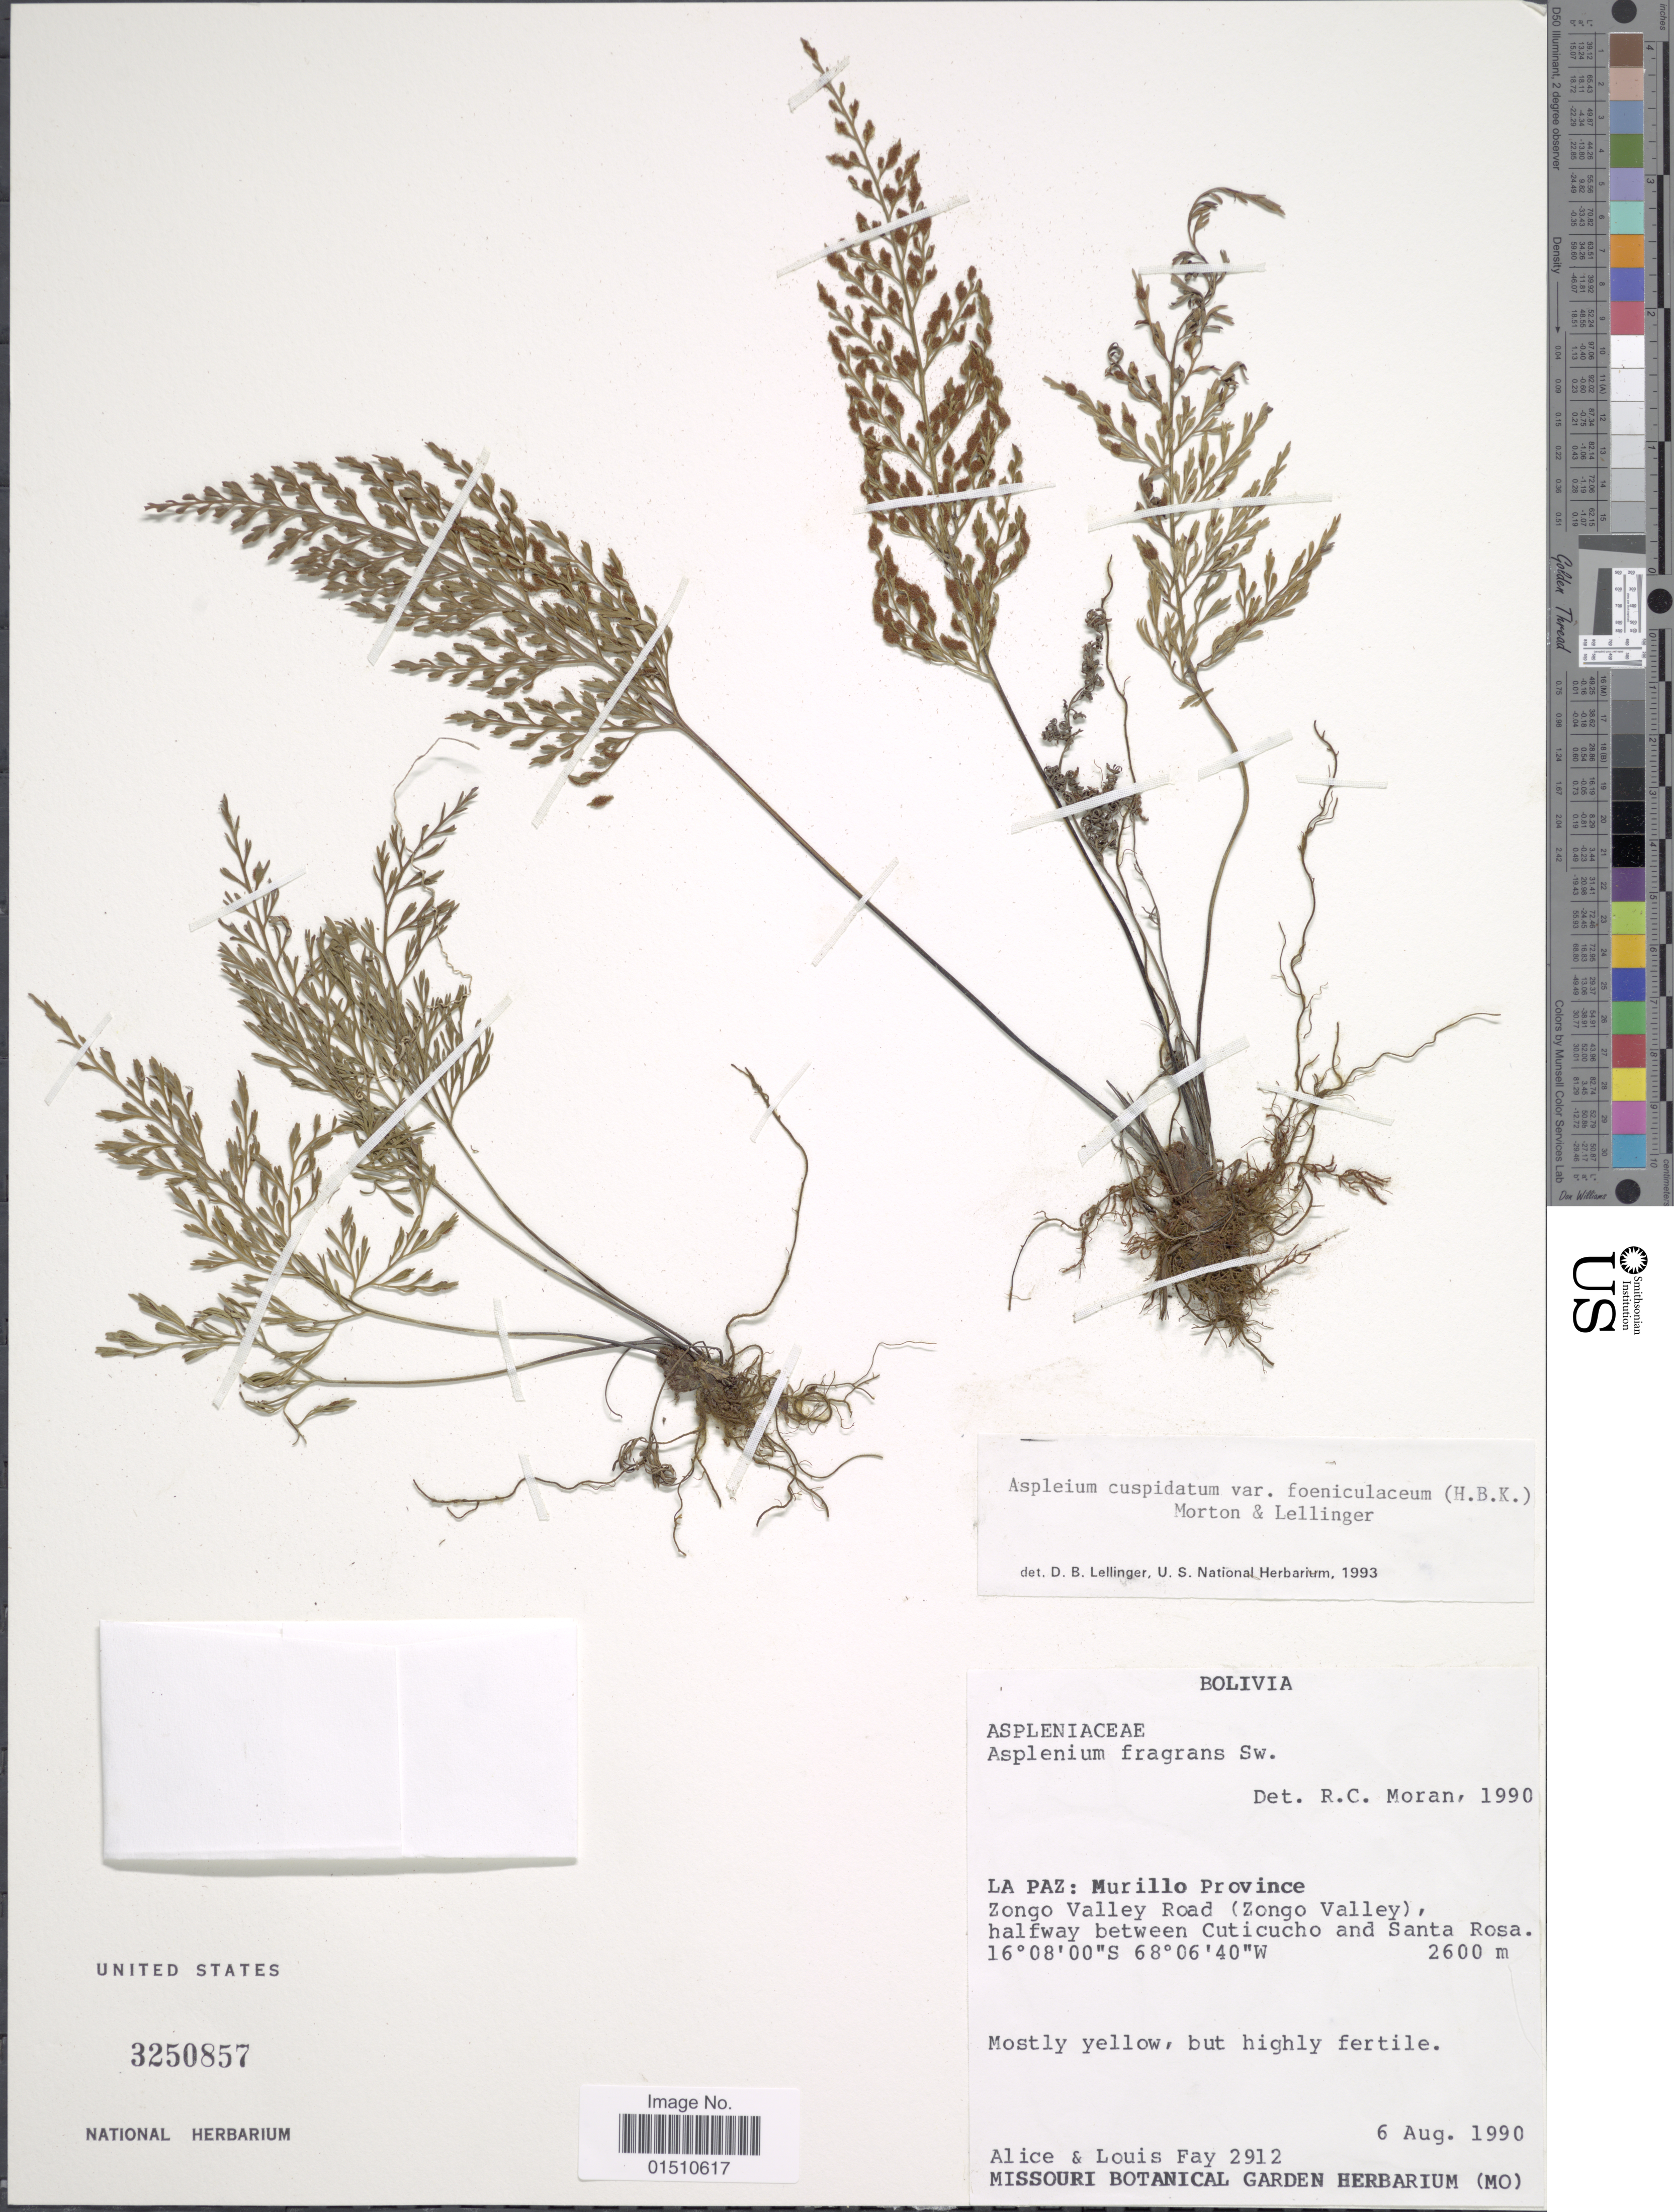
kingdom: Plantae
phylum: Tracheophyta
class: Polypodiopsida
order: Polypodiales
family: Aspleniaceae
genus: Asplenium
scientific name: Asplenium cuspidatum var. foeniculaceum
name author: (Kunth) C.V. Morton & Lellinger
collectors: A. Fay & L. Fay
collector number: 2912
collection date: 1990-08-06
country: Bolivia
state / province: La Paz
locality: Bolivia, Murillo Province, Zongo Valley Road (Zongo Valley), halfway between Cuticucho and Santa Rosa.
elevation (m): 2600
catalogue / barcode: US 3250857